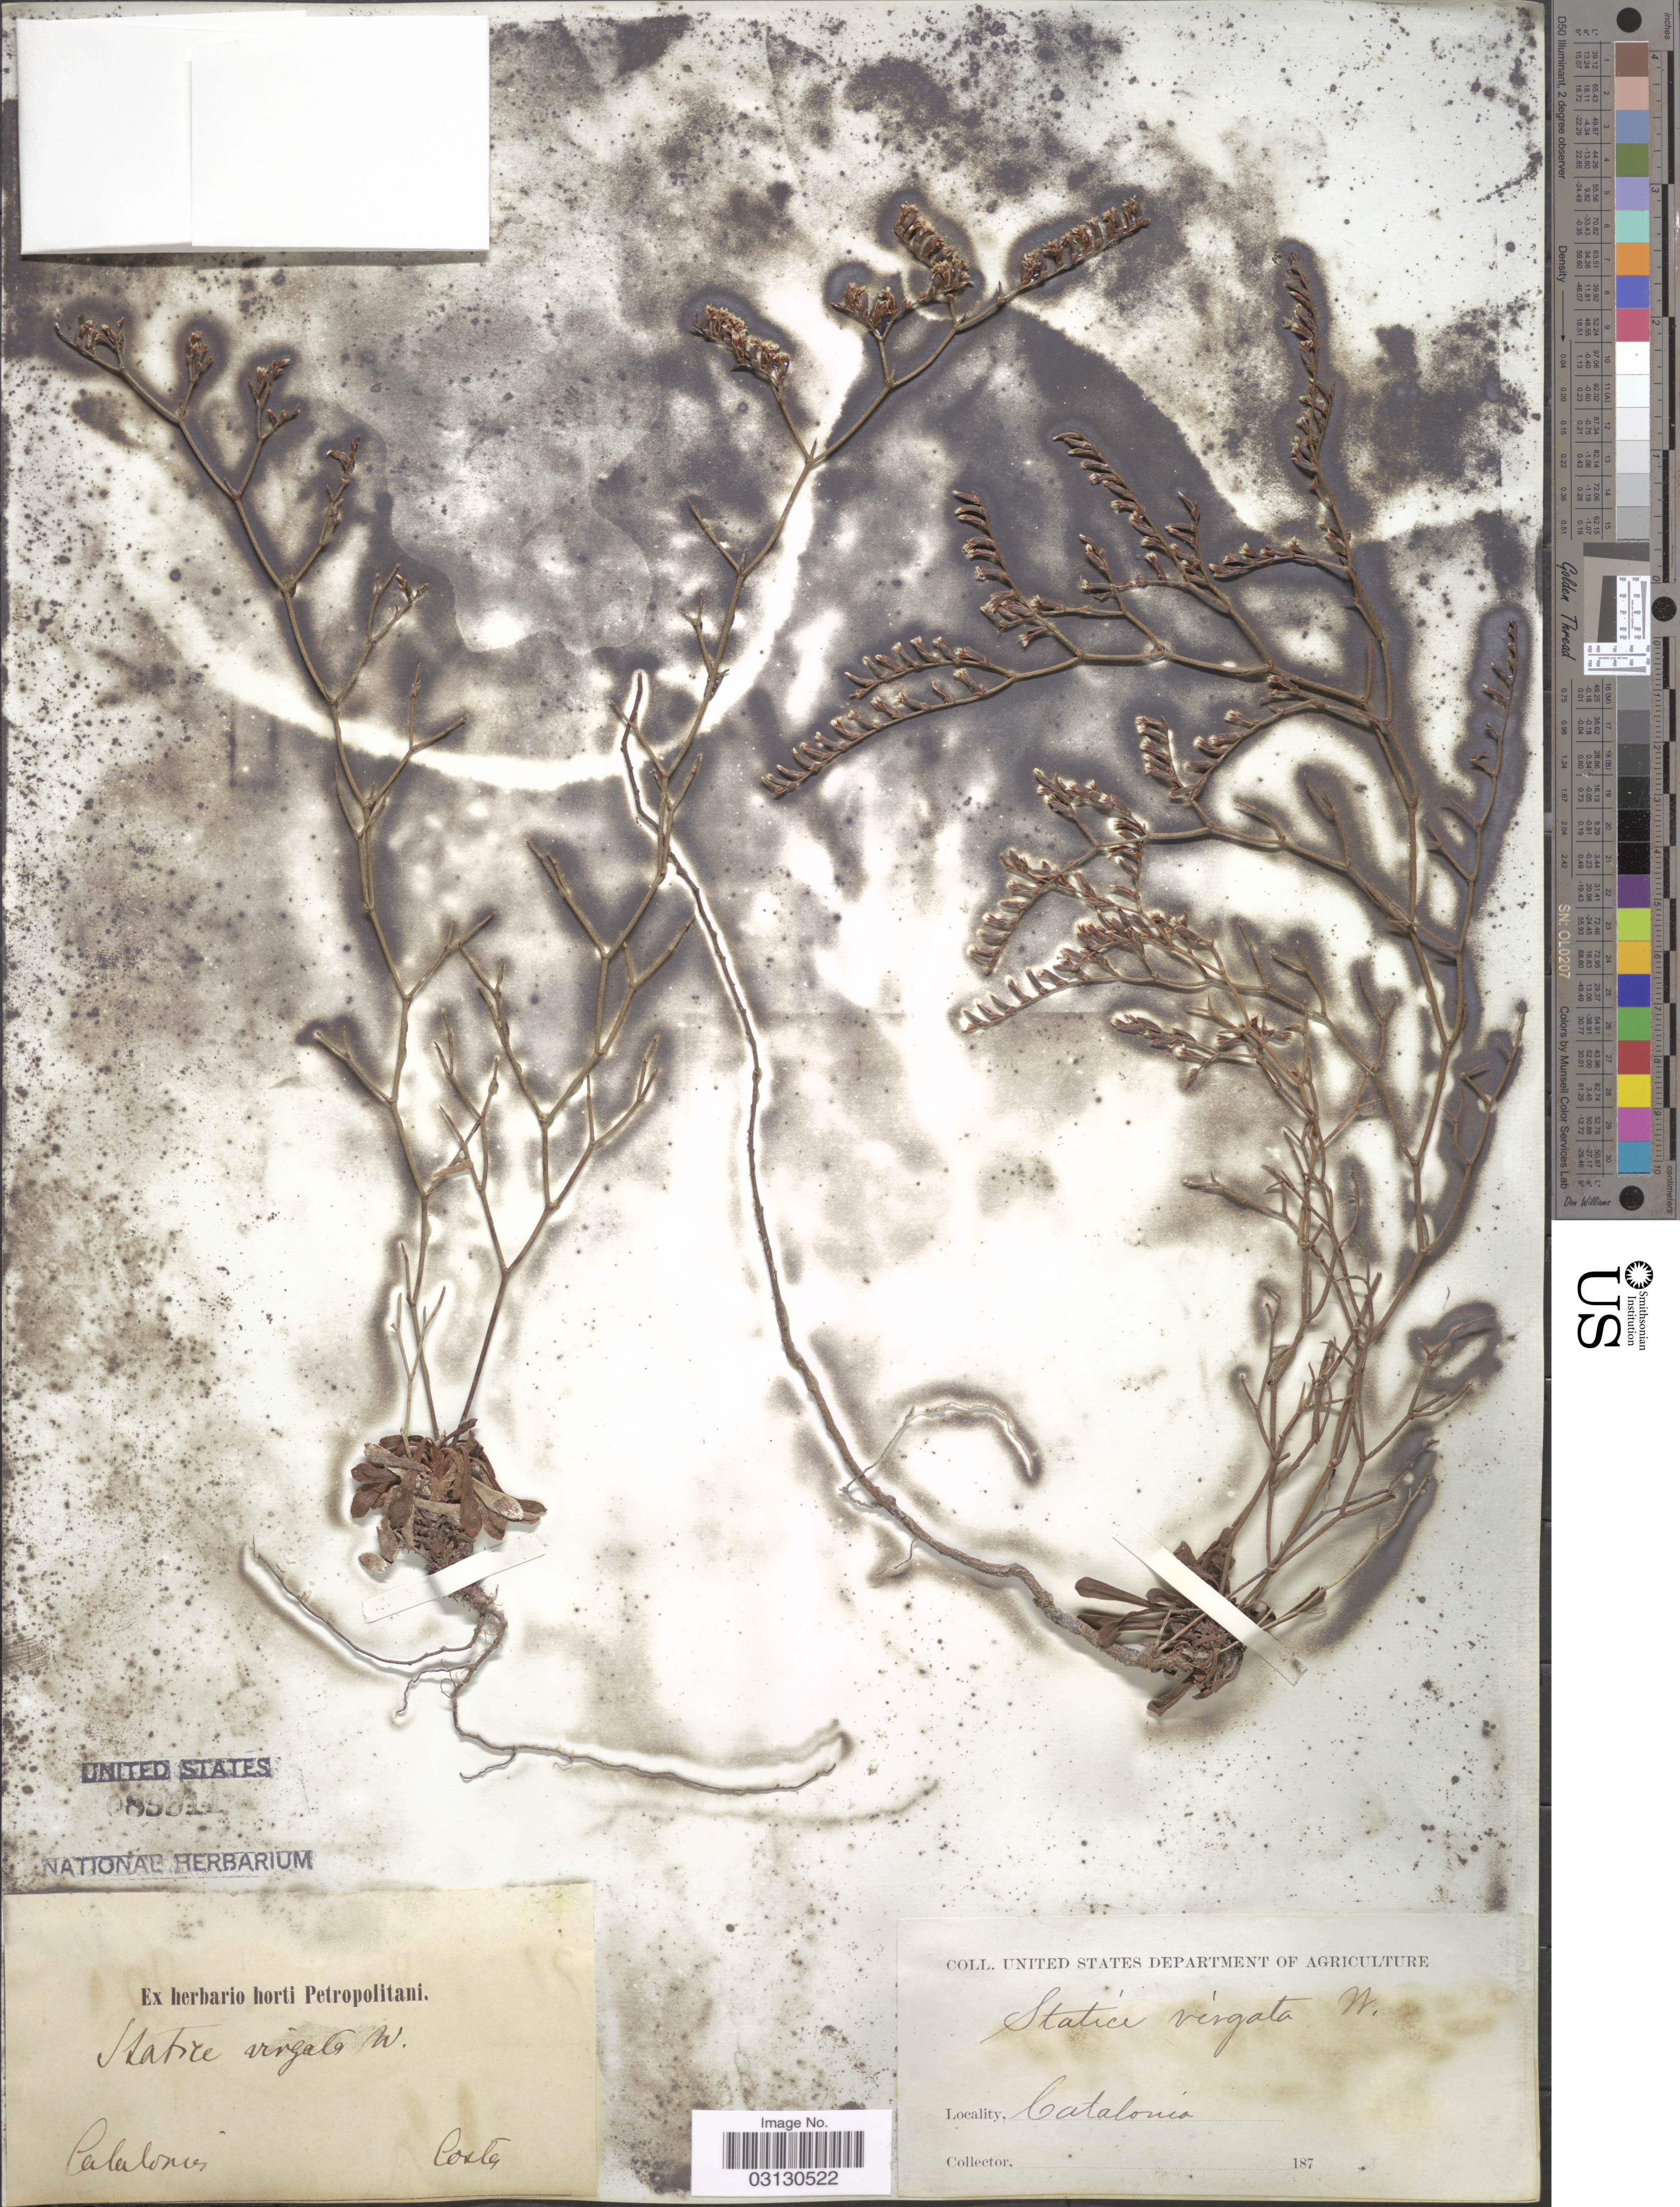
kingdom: Plantae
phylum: Tracheophyta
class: Magnoliopsida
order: Caryophyllales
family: Plumbaginaceae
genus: Limonium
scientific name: Limonium virgatum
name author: (Willd.) Fourr.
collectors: -. Costa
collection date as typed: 187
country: Spain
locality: Catalonia.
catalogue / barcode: US 89914